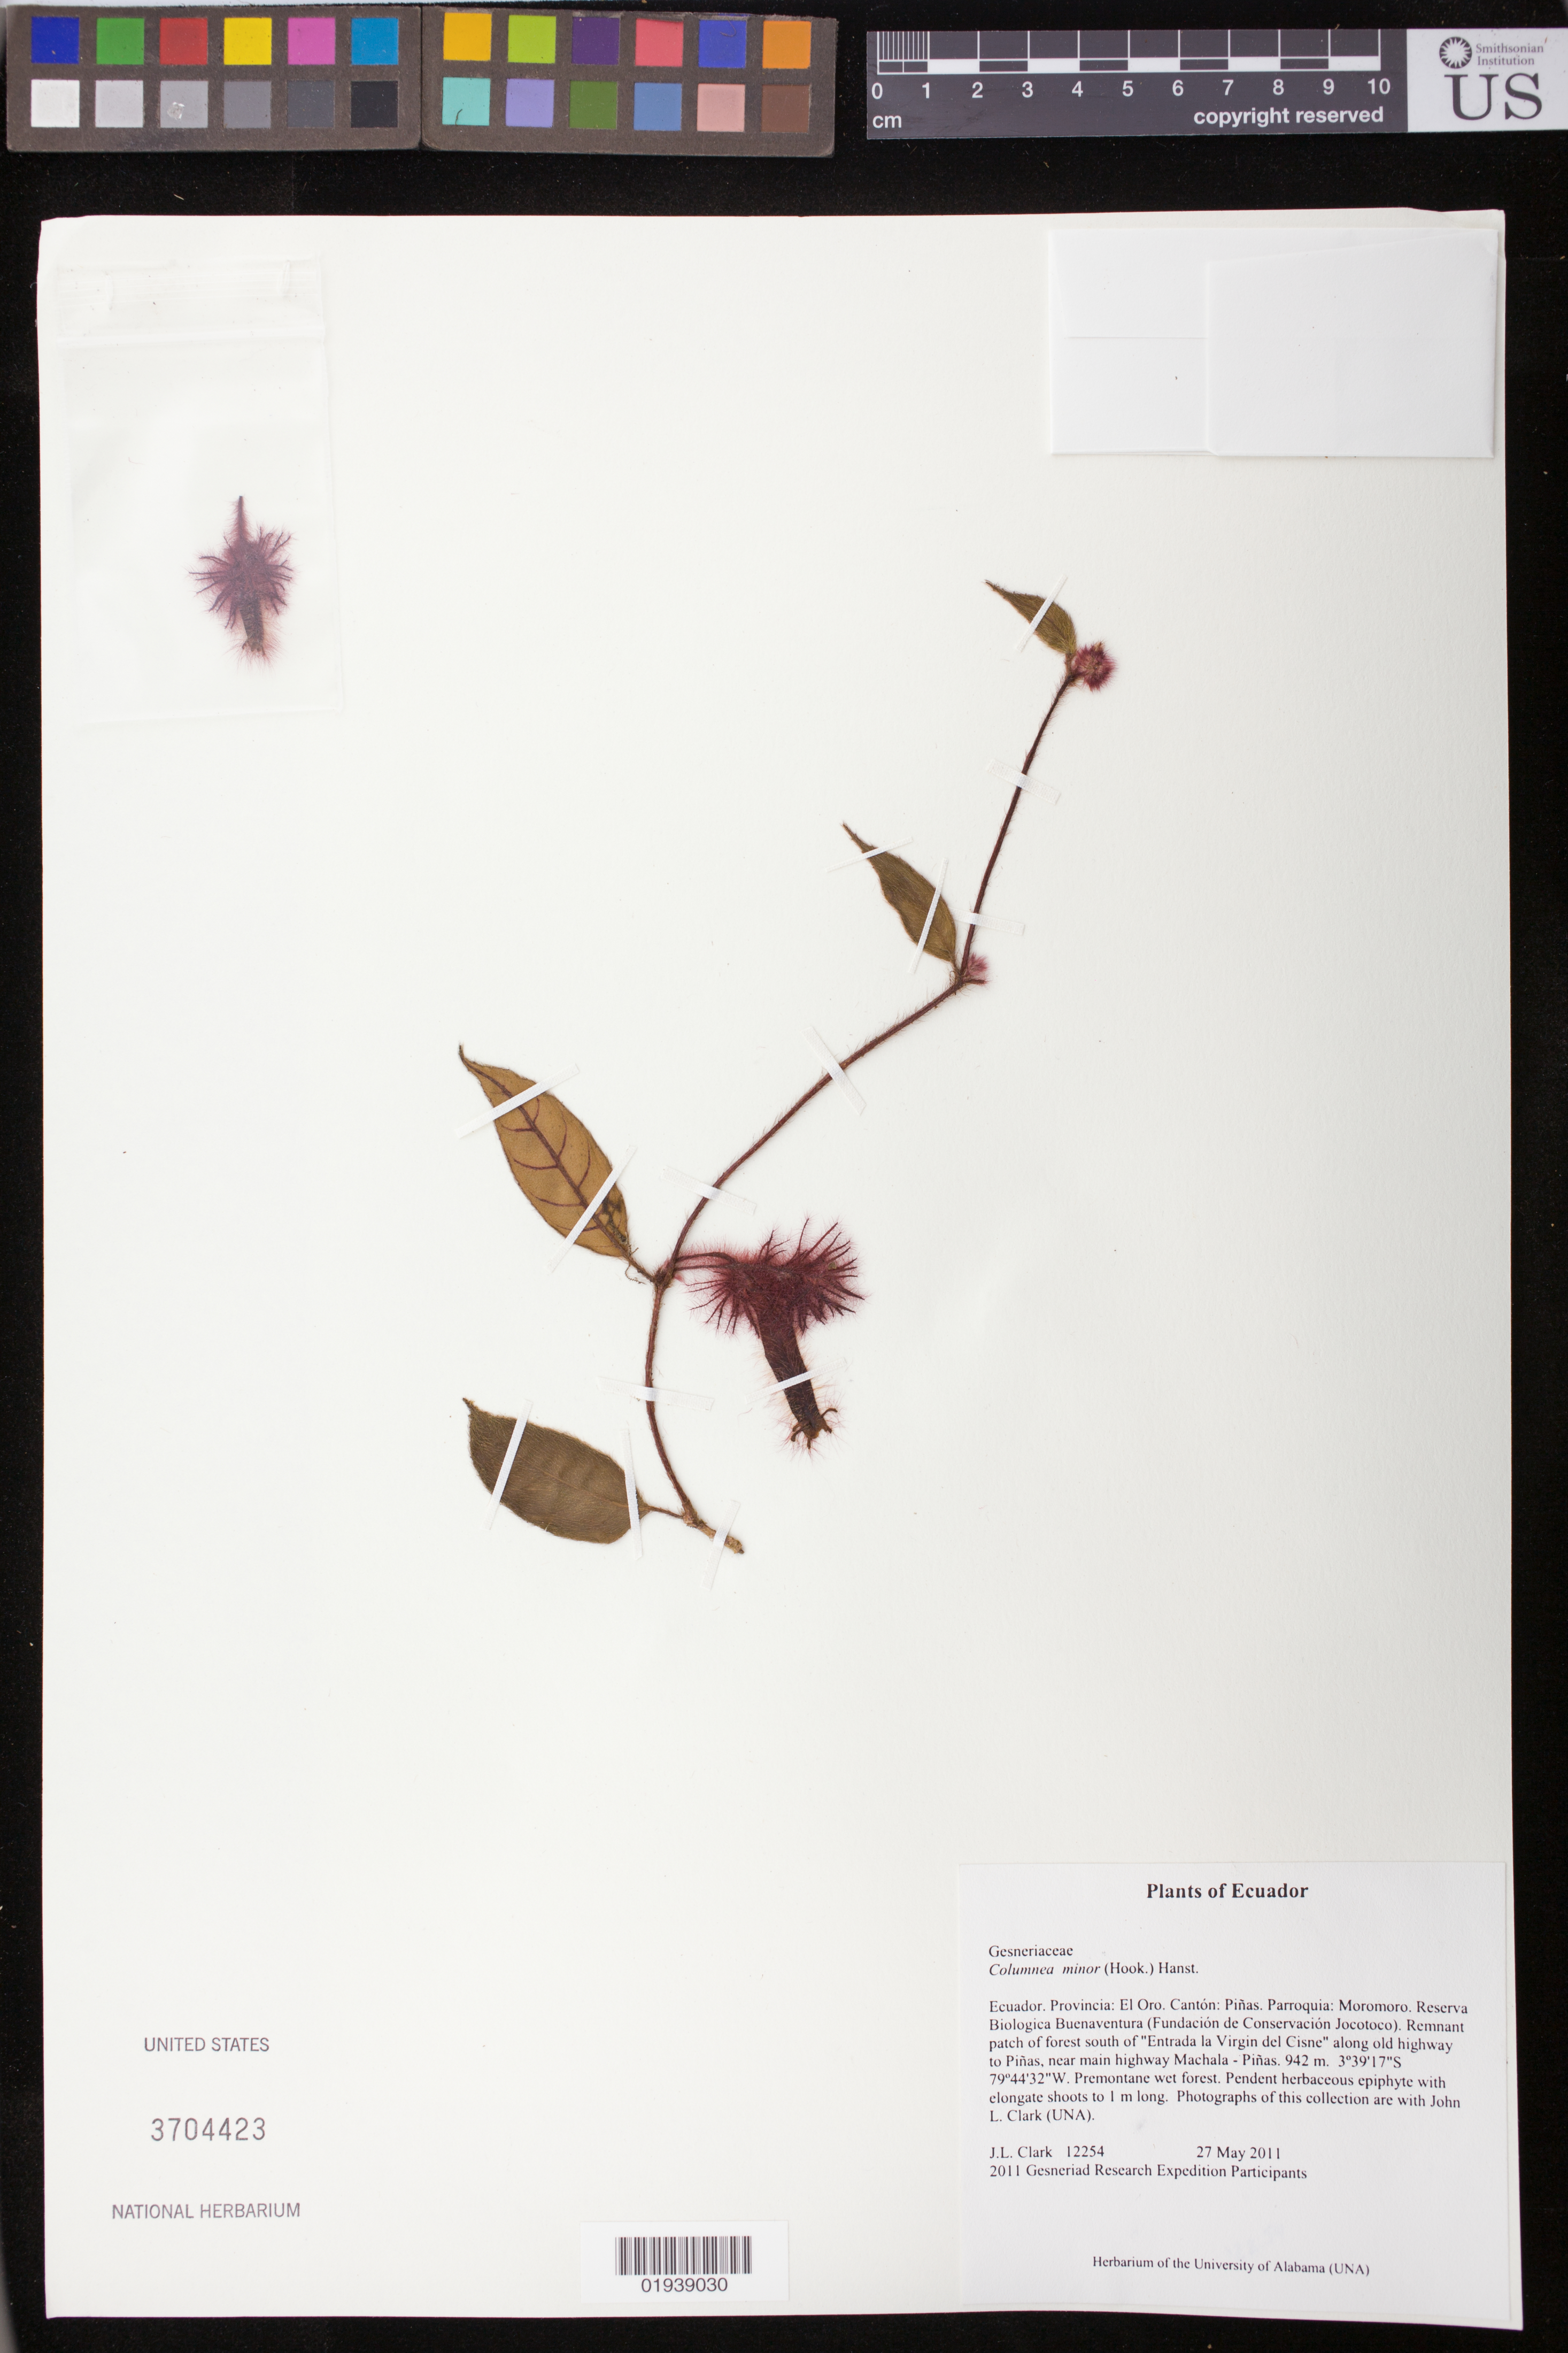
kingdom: Plantae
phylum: Tracheophyta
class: Magnoliopsida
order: Lamiales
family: Gesneriaceae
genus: Columnea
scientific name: Columnea minor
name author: (Hook.) Hanst.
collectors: J. L. Clark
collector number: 12254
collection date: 2011-05-27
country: Ecuador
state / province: El Oro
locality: Cantón: Piñas. Parroquia: Moromoro. reserva Biologica Buenaventura (Fundación de Conservación Jocotoco). Remnant patch forest south of "Entrada la Virgin del Cisne"along old highway to Piñas, near main highway Machala-Piñas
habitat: Premontane wet forest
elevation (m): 942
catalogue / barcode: US 3704423